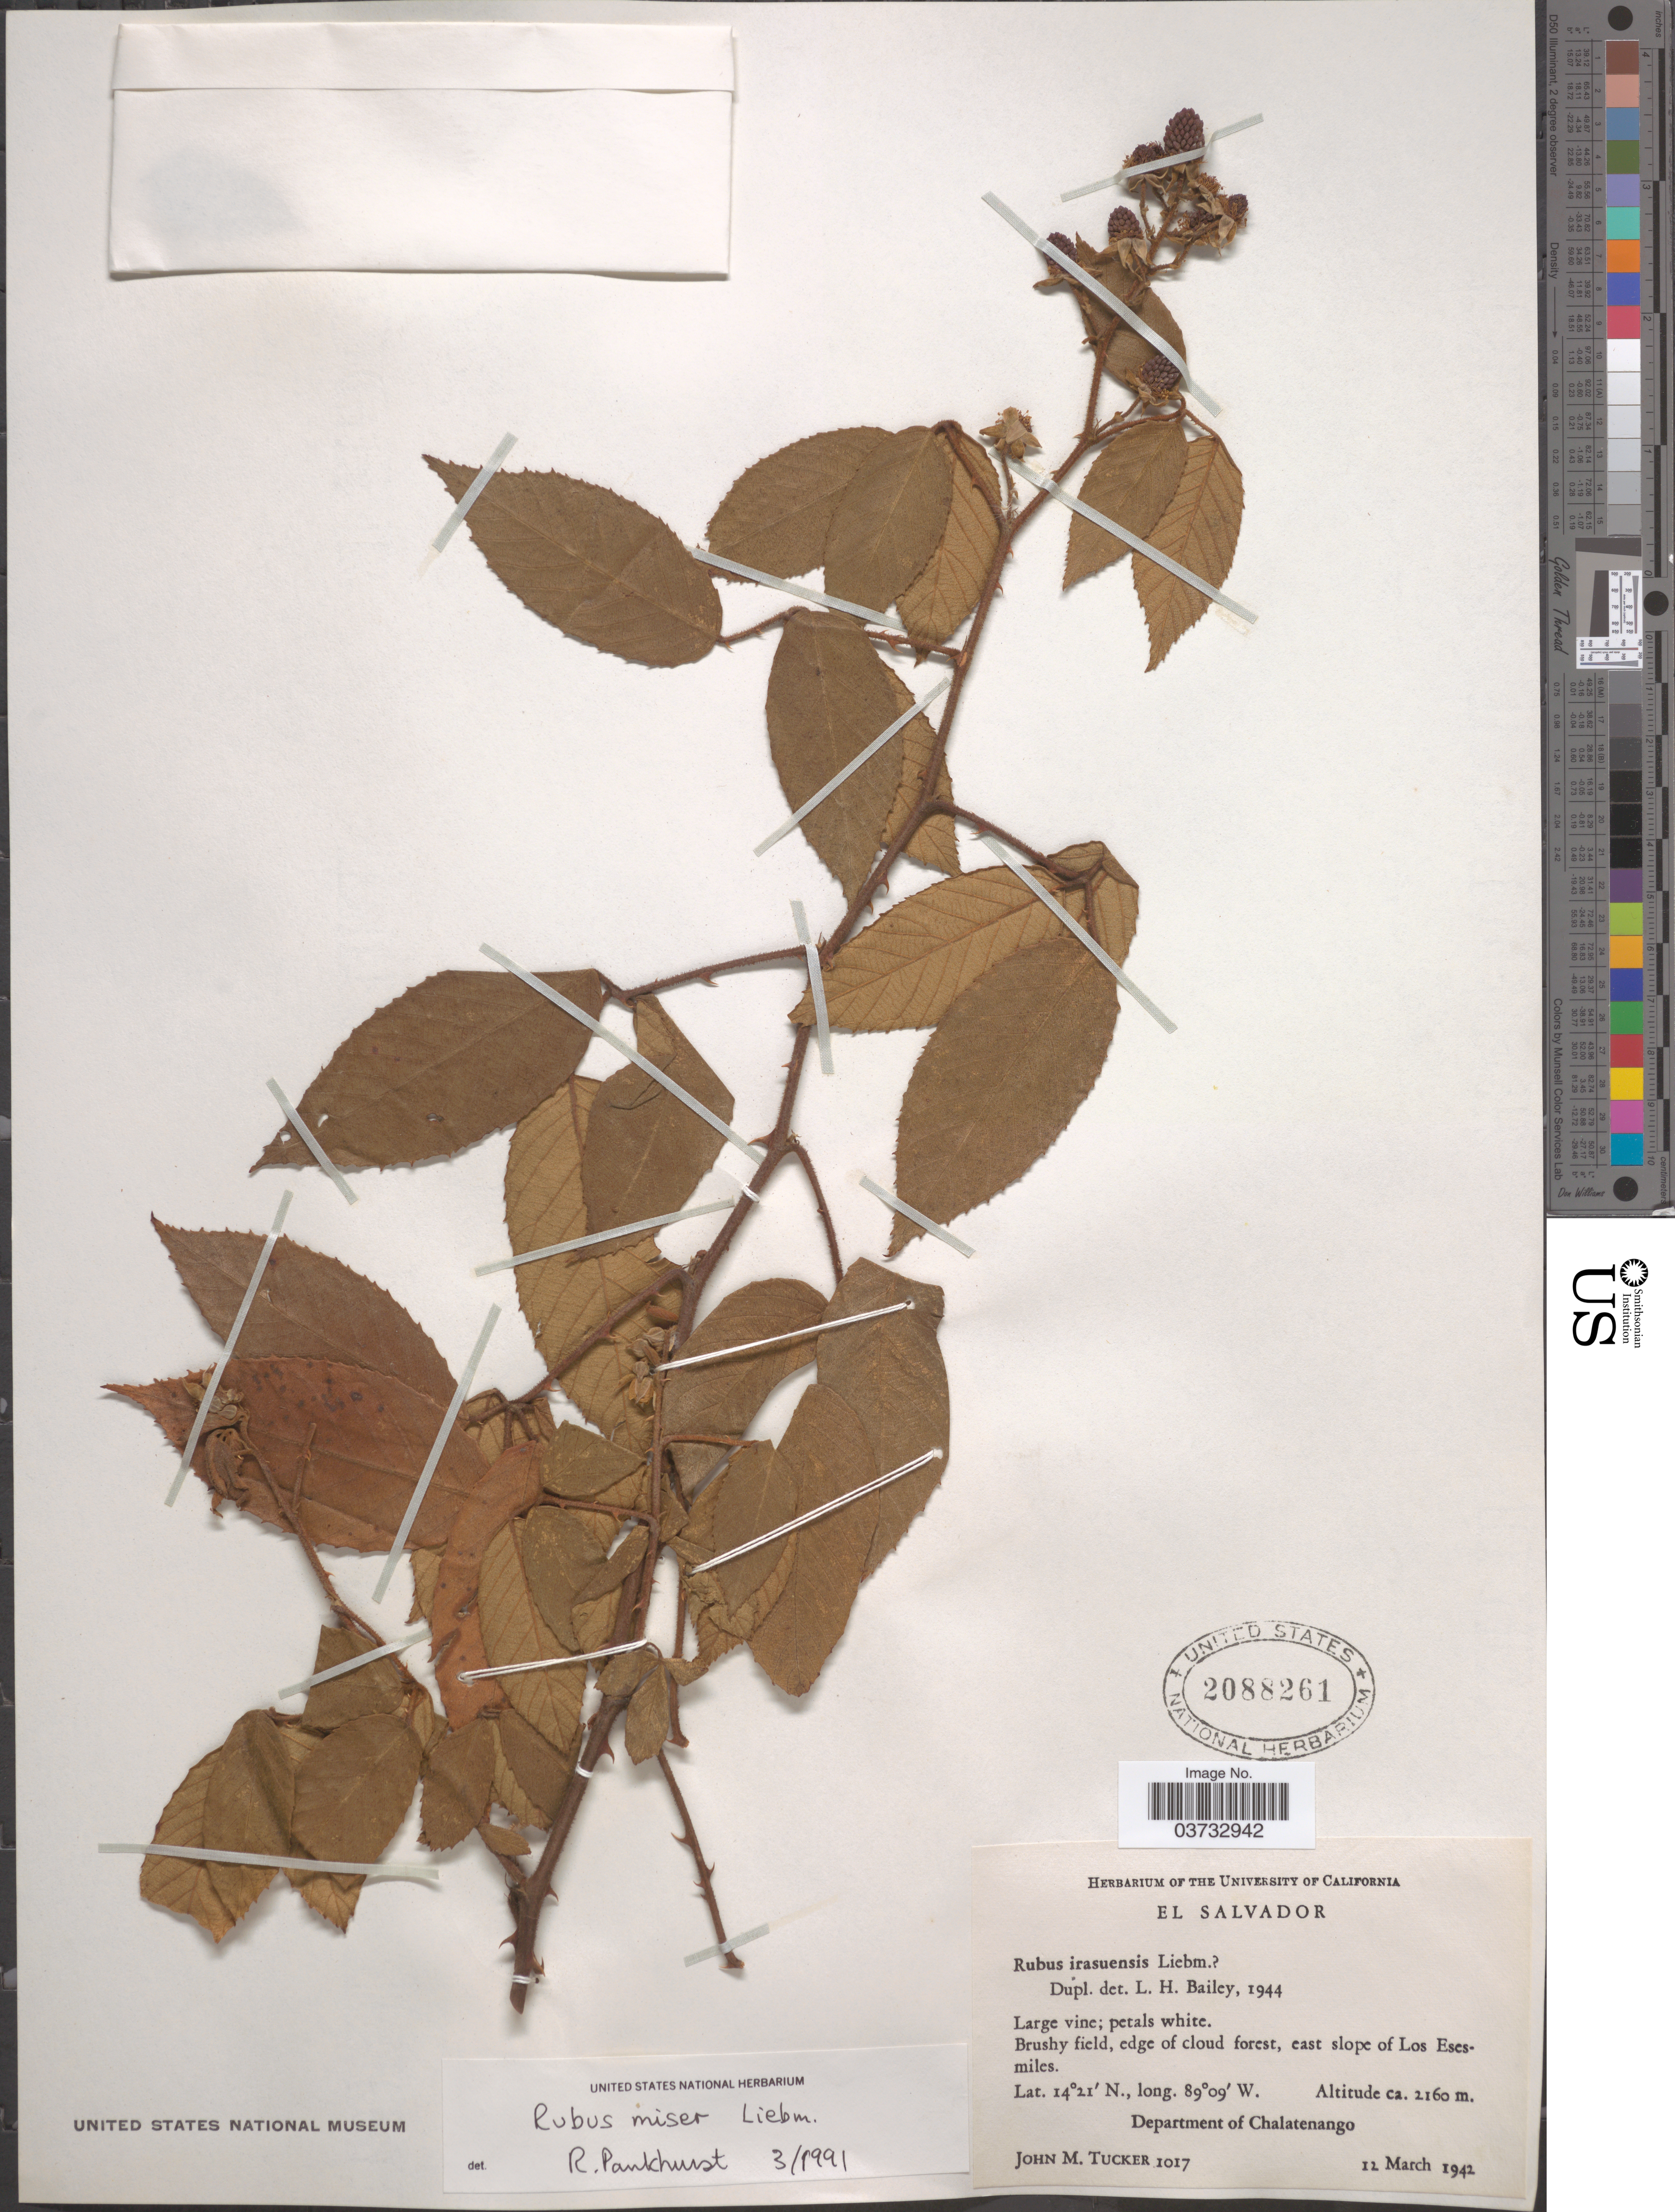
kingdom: Plantae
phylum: Tracheophyta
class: Magnoliopsida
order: Rosales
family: Rosaceae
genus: Rubus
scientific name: Rubus miser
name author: Liebm.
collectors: J. M. Tucker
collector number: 1017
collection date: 1942-03-12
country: El Salvador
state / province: Chalatenango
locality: East slope of Los Esesmiles. Department of Chalatenango.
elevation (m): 2160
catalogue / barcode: US 2088261